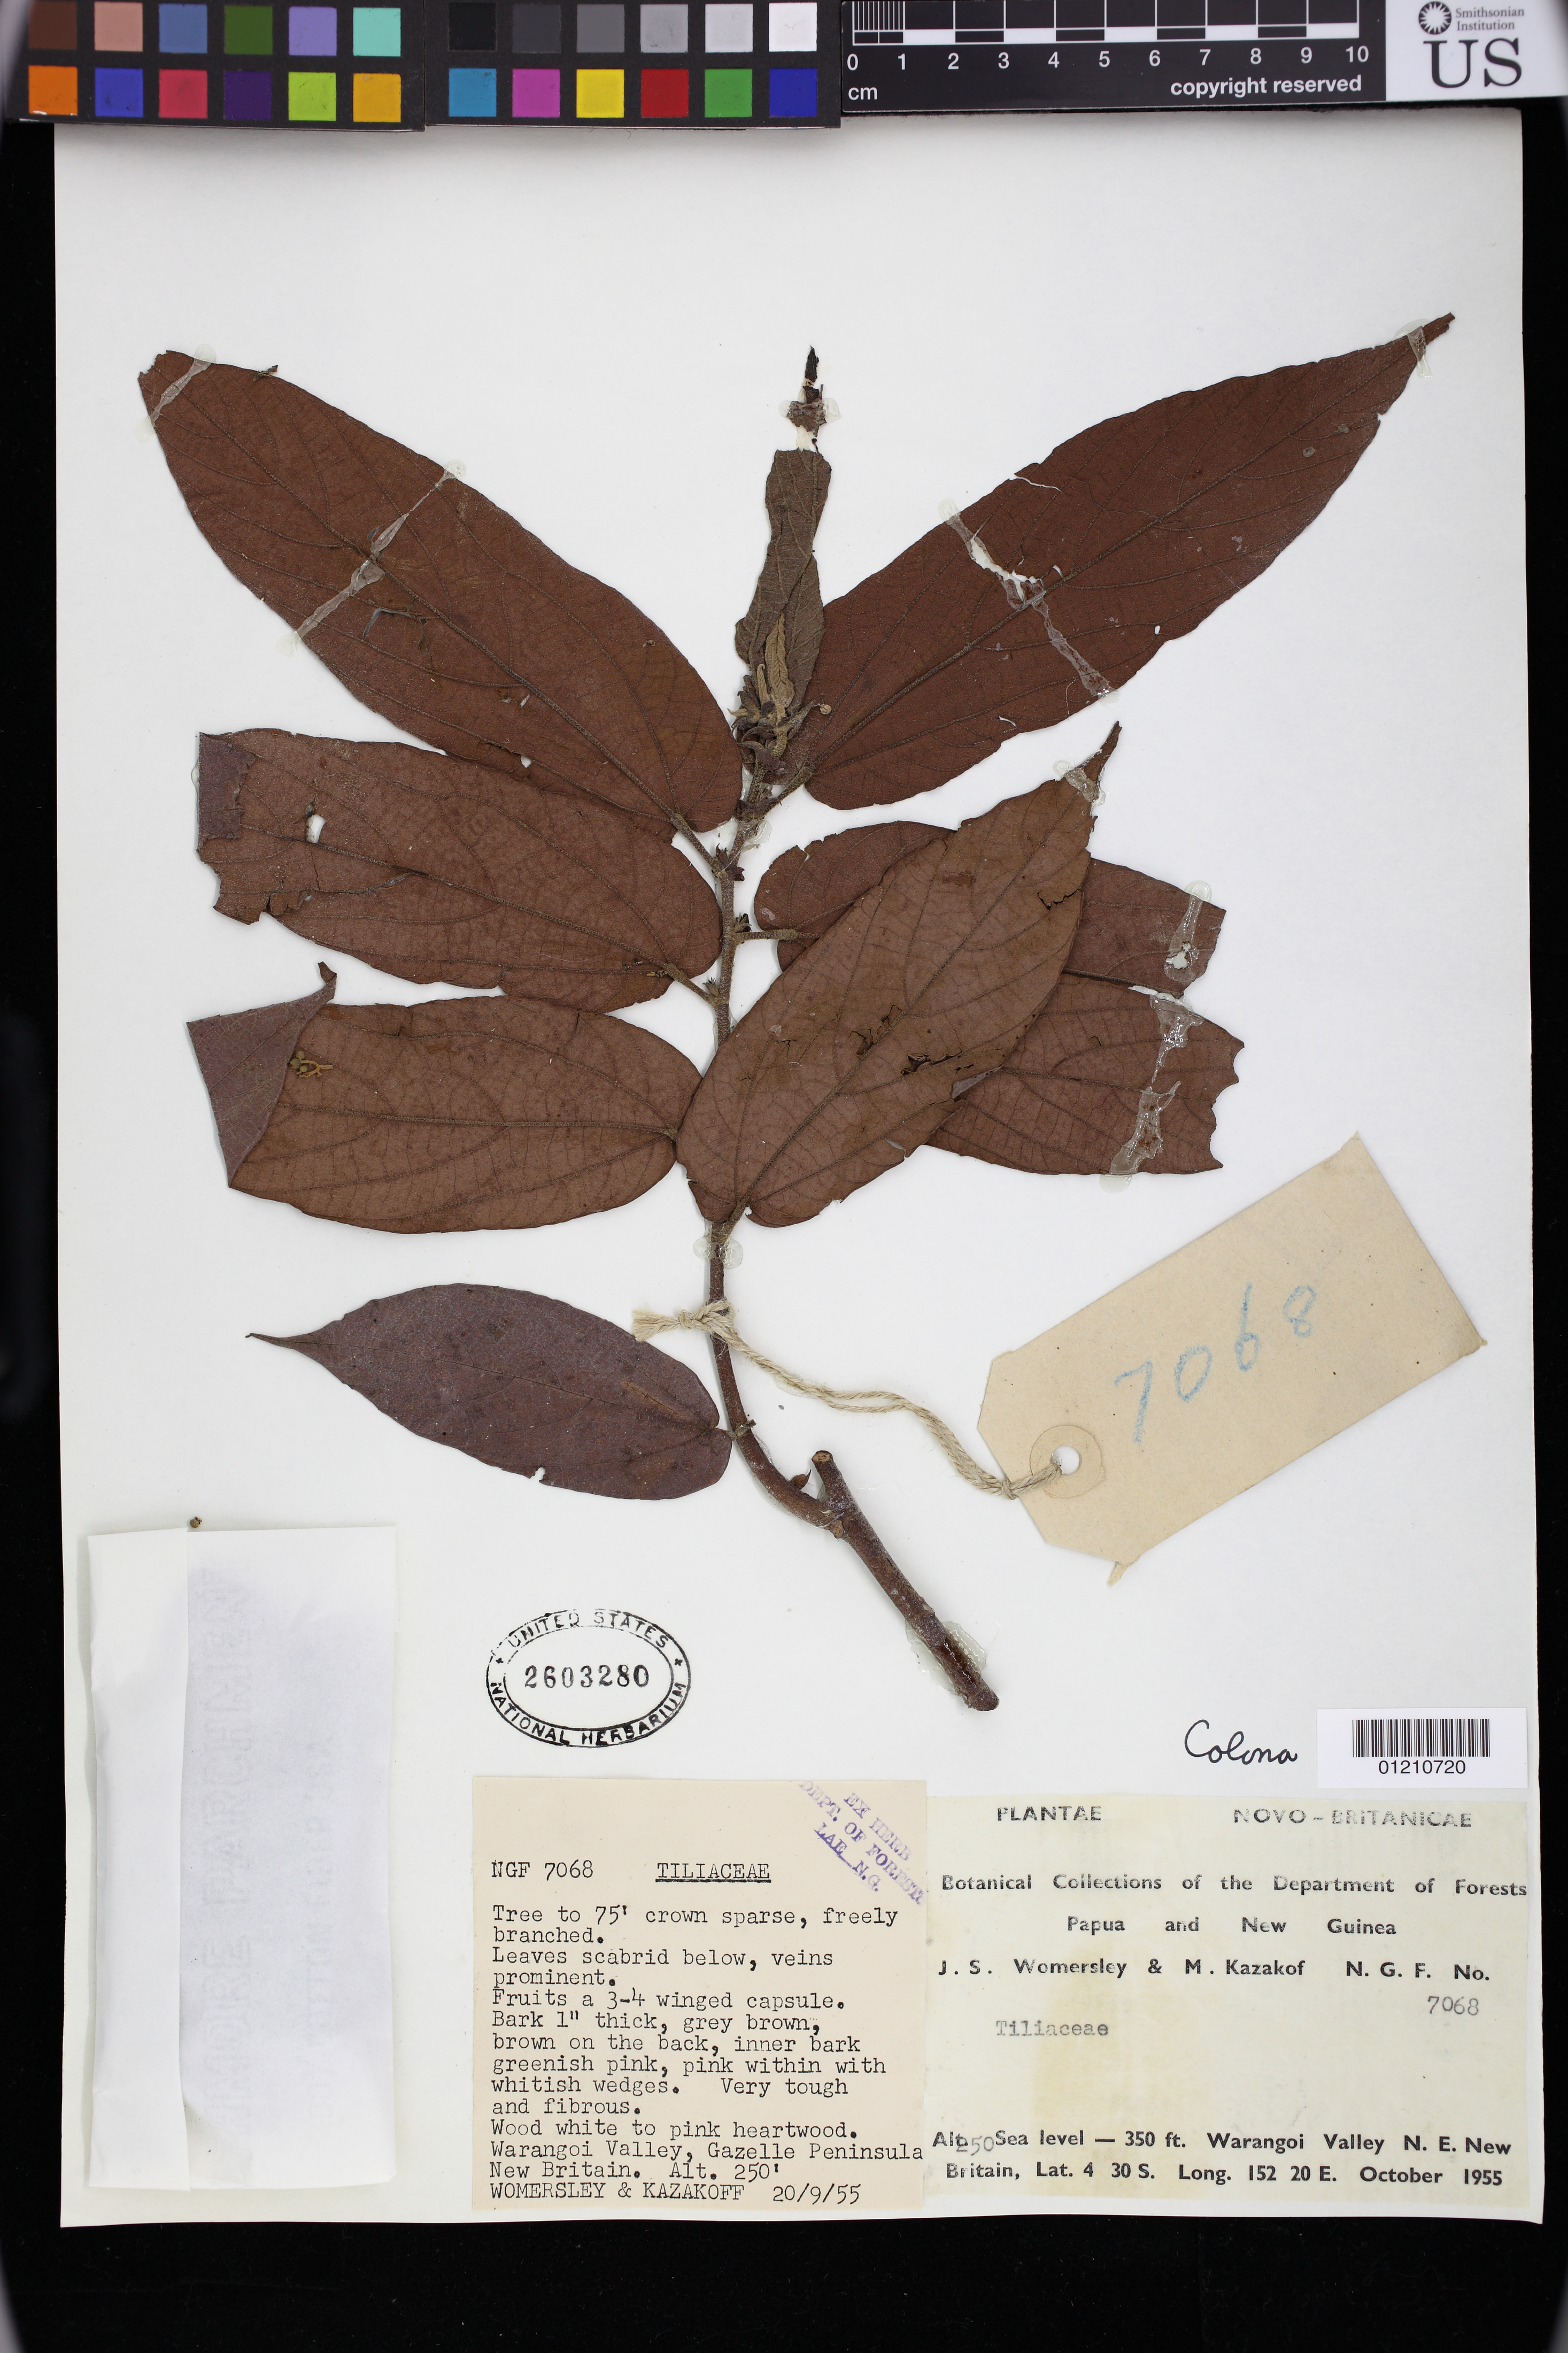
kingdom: Plantae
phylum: Tracheophyta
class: Magnoliopsida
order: Malvales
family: Malvaceae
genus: Colona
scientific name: Colona sp.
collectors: J. S. Womersley & M. Kazakoff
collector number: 7068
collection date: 1955-09-20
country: Papua New Guinea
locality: Warangoi Valley, Gazelle Peninsula, N.E. New Britain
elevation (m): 76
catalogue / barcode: US 2603280